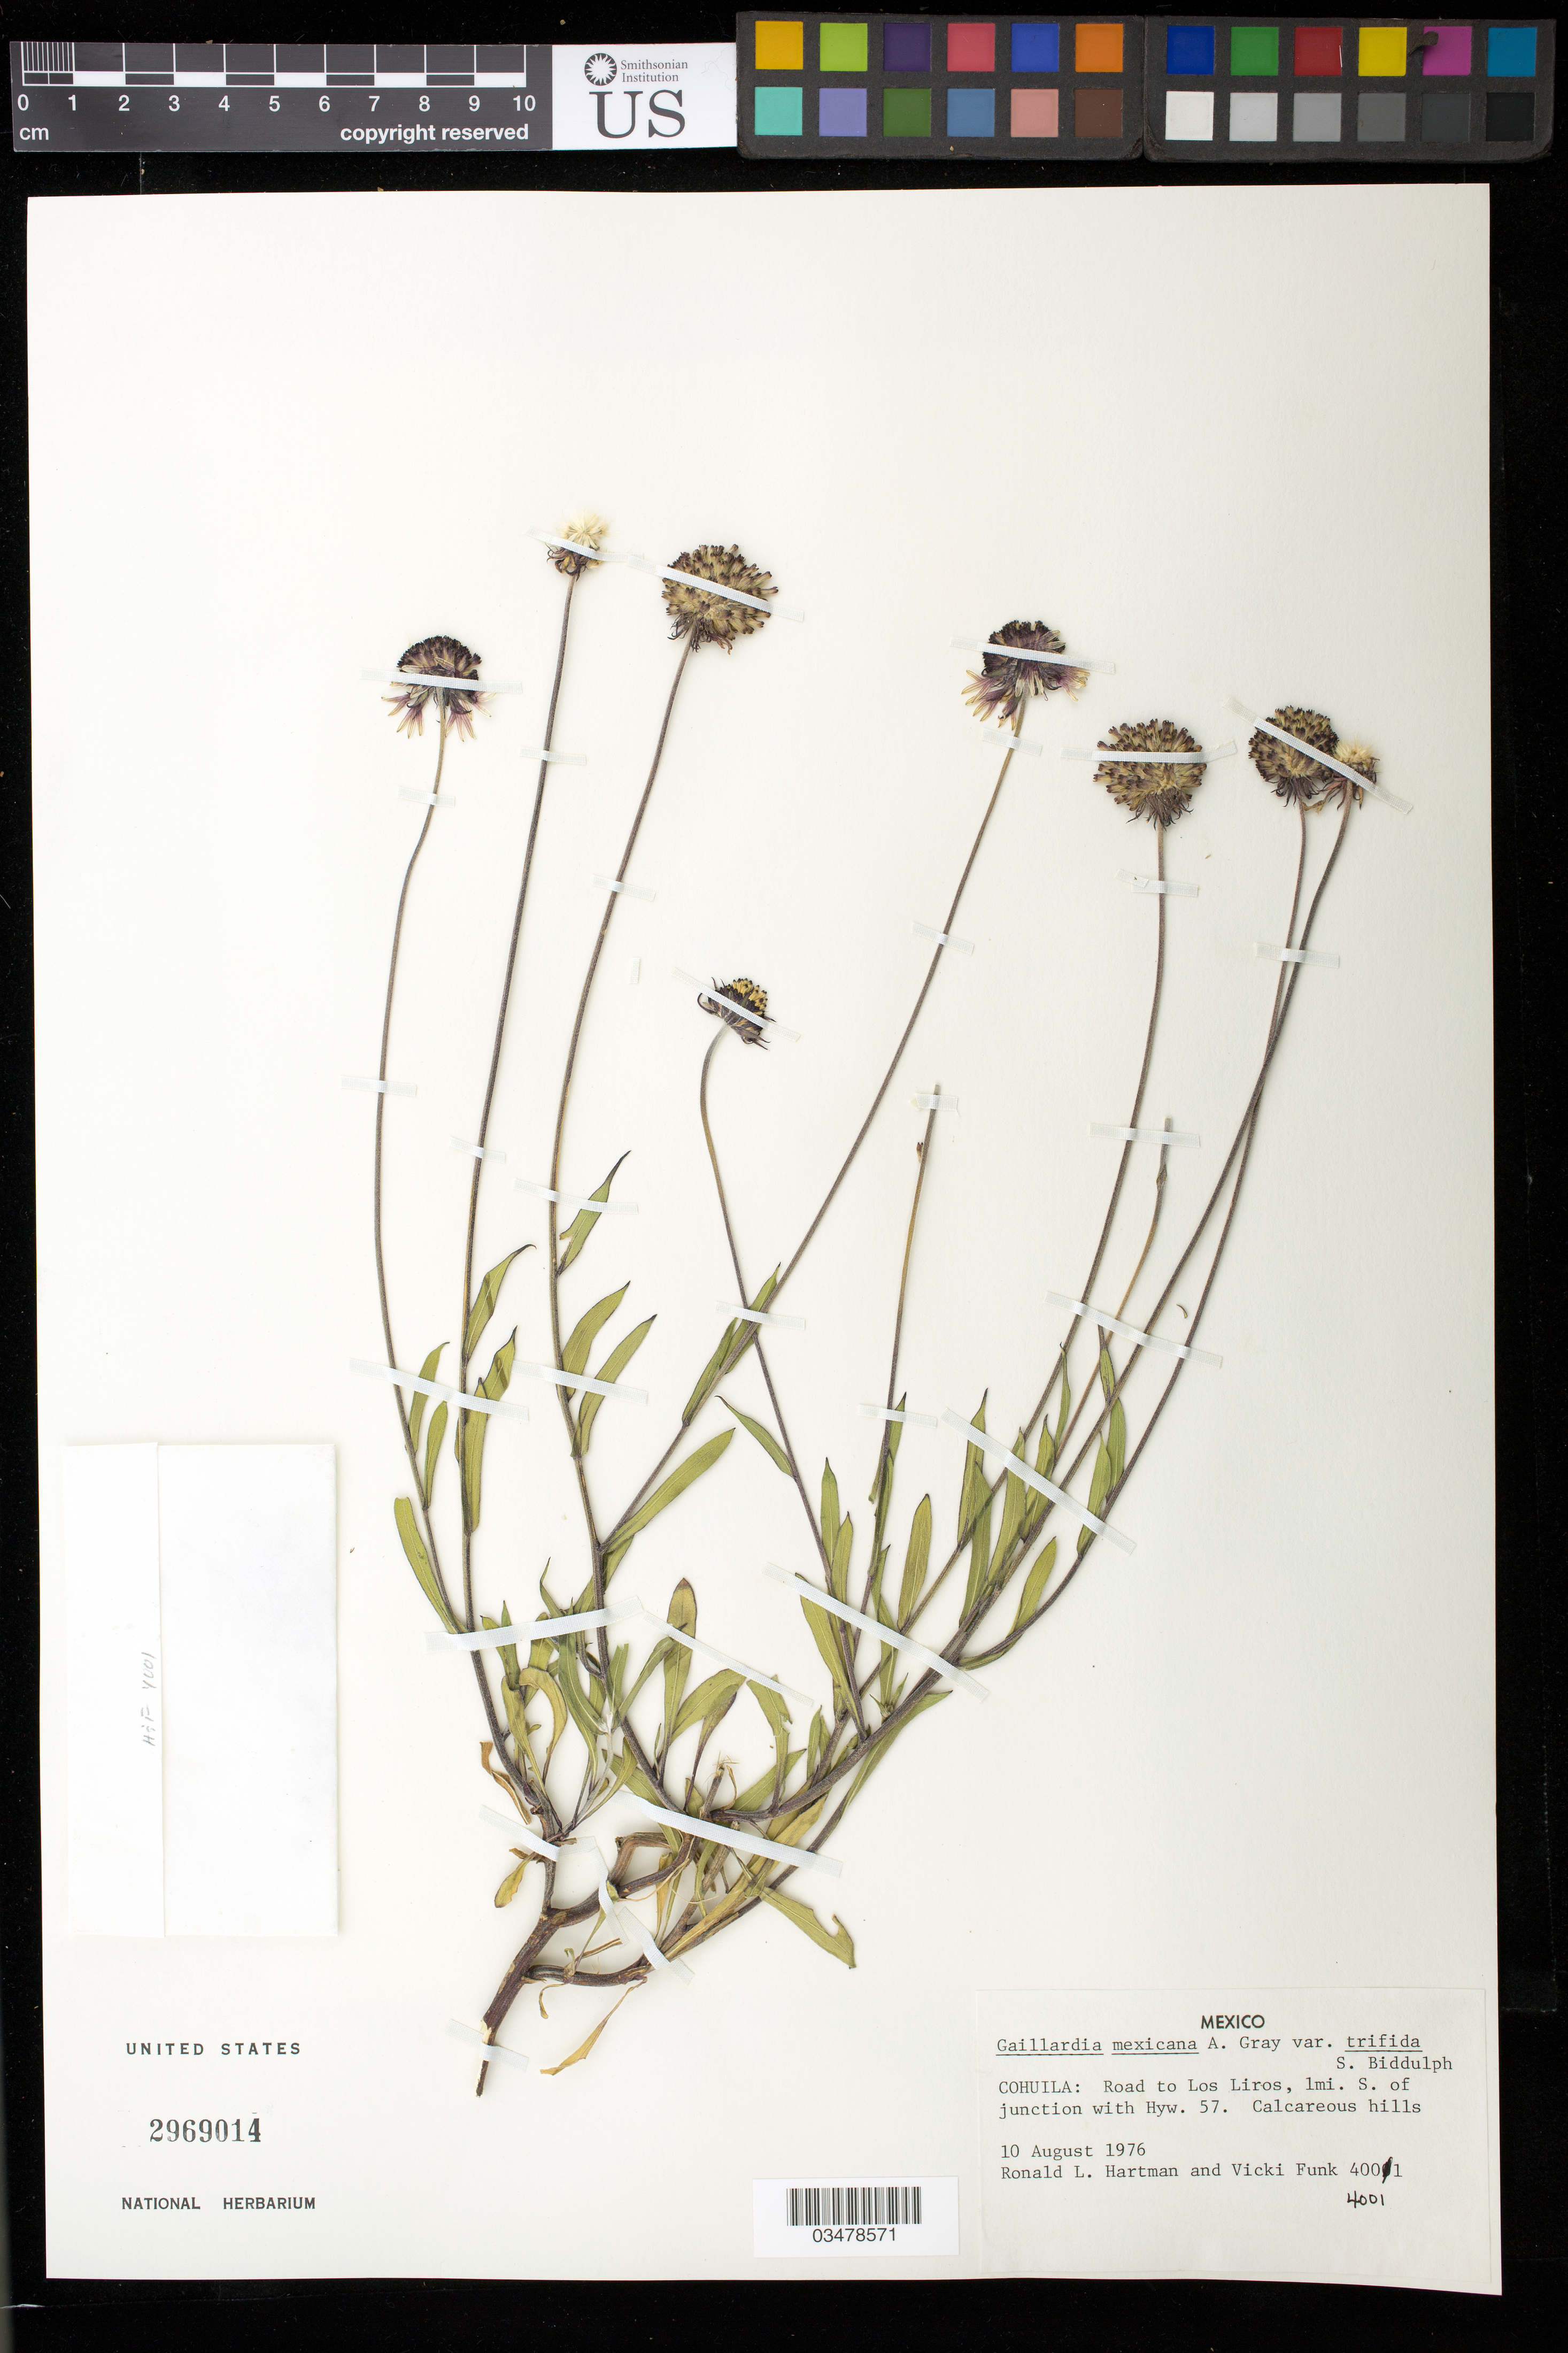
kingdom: Plantae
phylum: Tracheophyta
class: Magnoliopsida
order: Asterales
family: Asteraceae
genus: Gaillardia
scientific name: Gaillardia mexicana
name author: A. Gray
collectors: R. L. Hartman & V. Funk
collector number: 4001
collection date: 1976-08-10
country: Mexico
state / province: Coahuila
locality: Road to Los Liros, 1 m S of junction with Hwy 57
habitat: Calcareous hills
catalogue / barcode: US 2969014